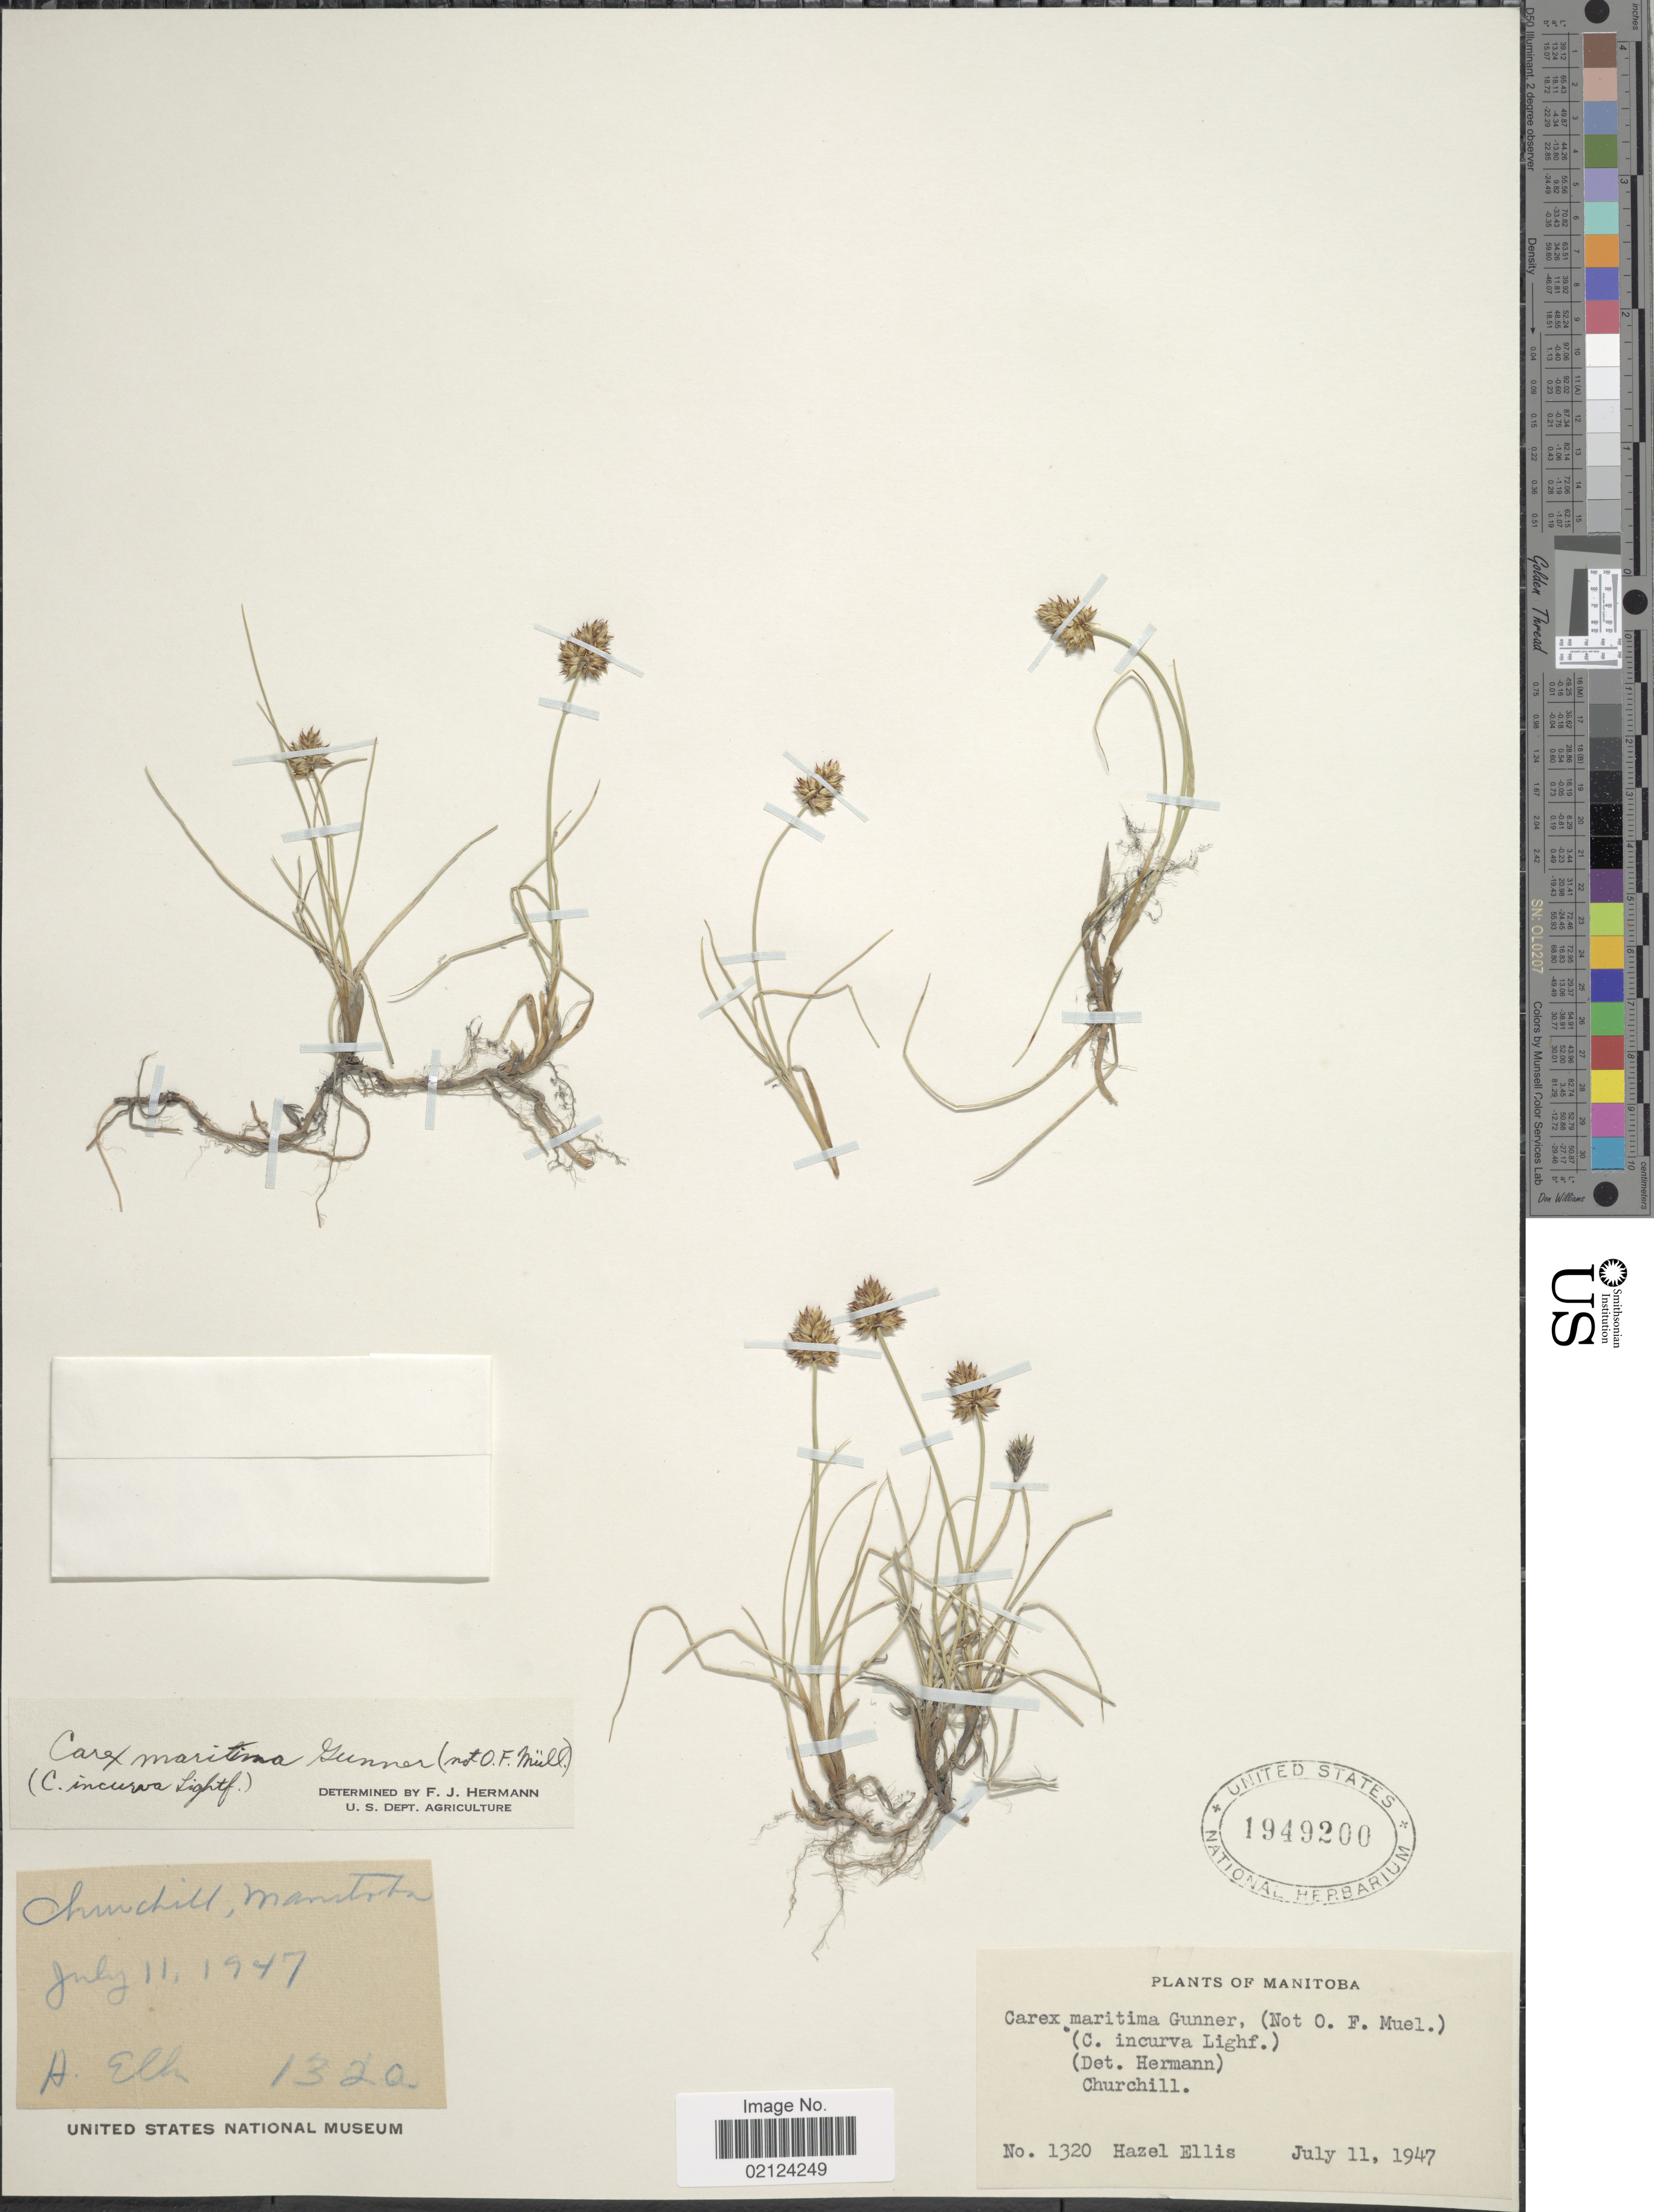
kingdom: Plantae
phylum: Tracheophyta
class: Liliopsida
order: Poales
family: Cyperaceae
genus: Carex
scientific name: Carex maritima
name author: Gunnerus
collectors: H. Ellis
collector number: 1320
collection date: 1947-07-11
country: Canada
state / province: Manitoba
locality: Churchill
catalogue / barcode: US 1949200